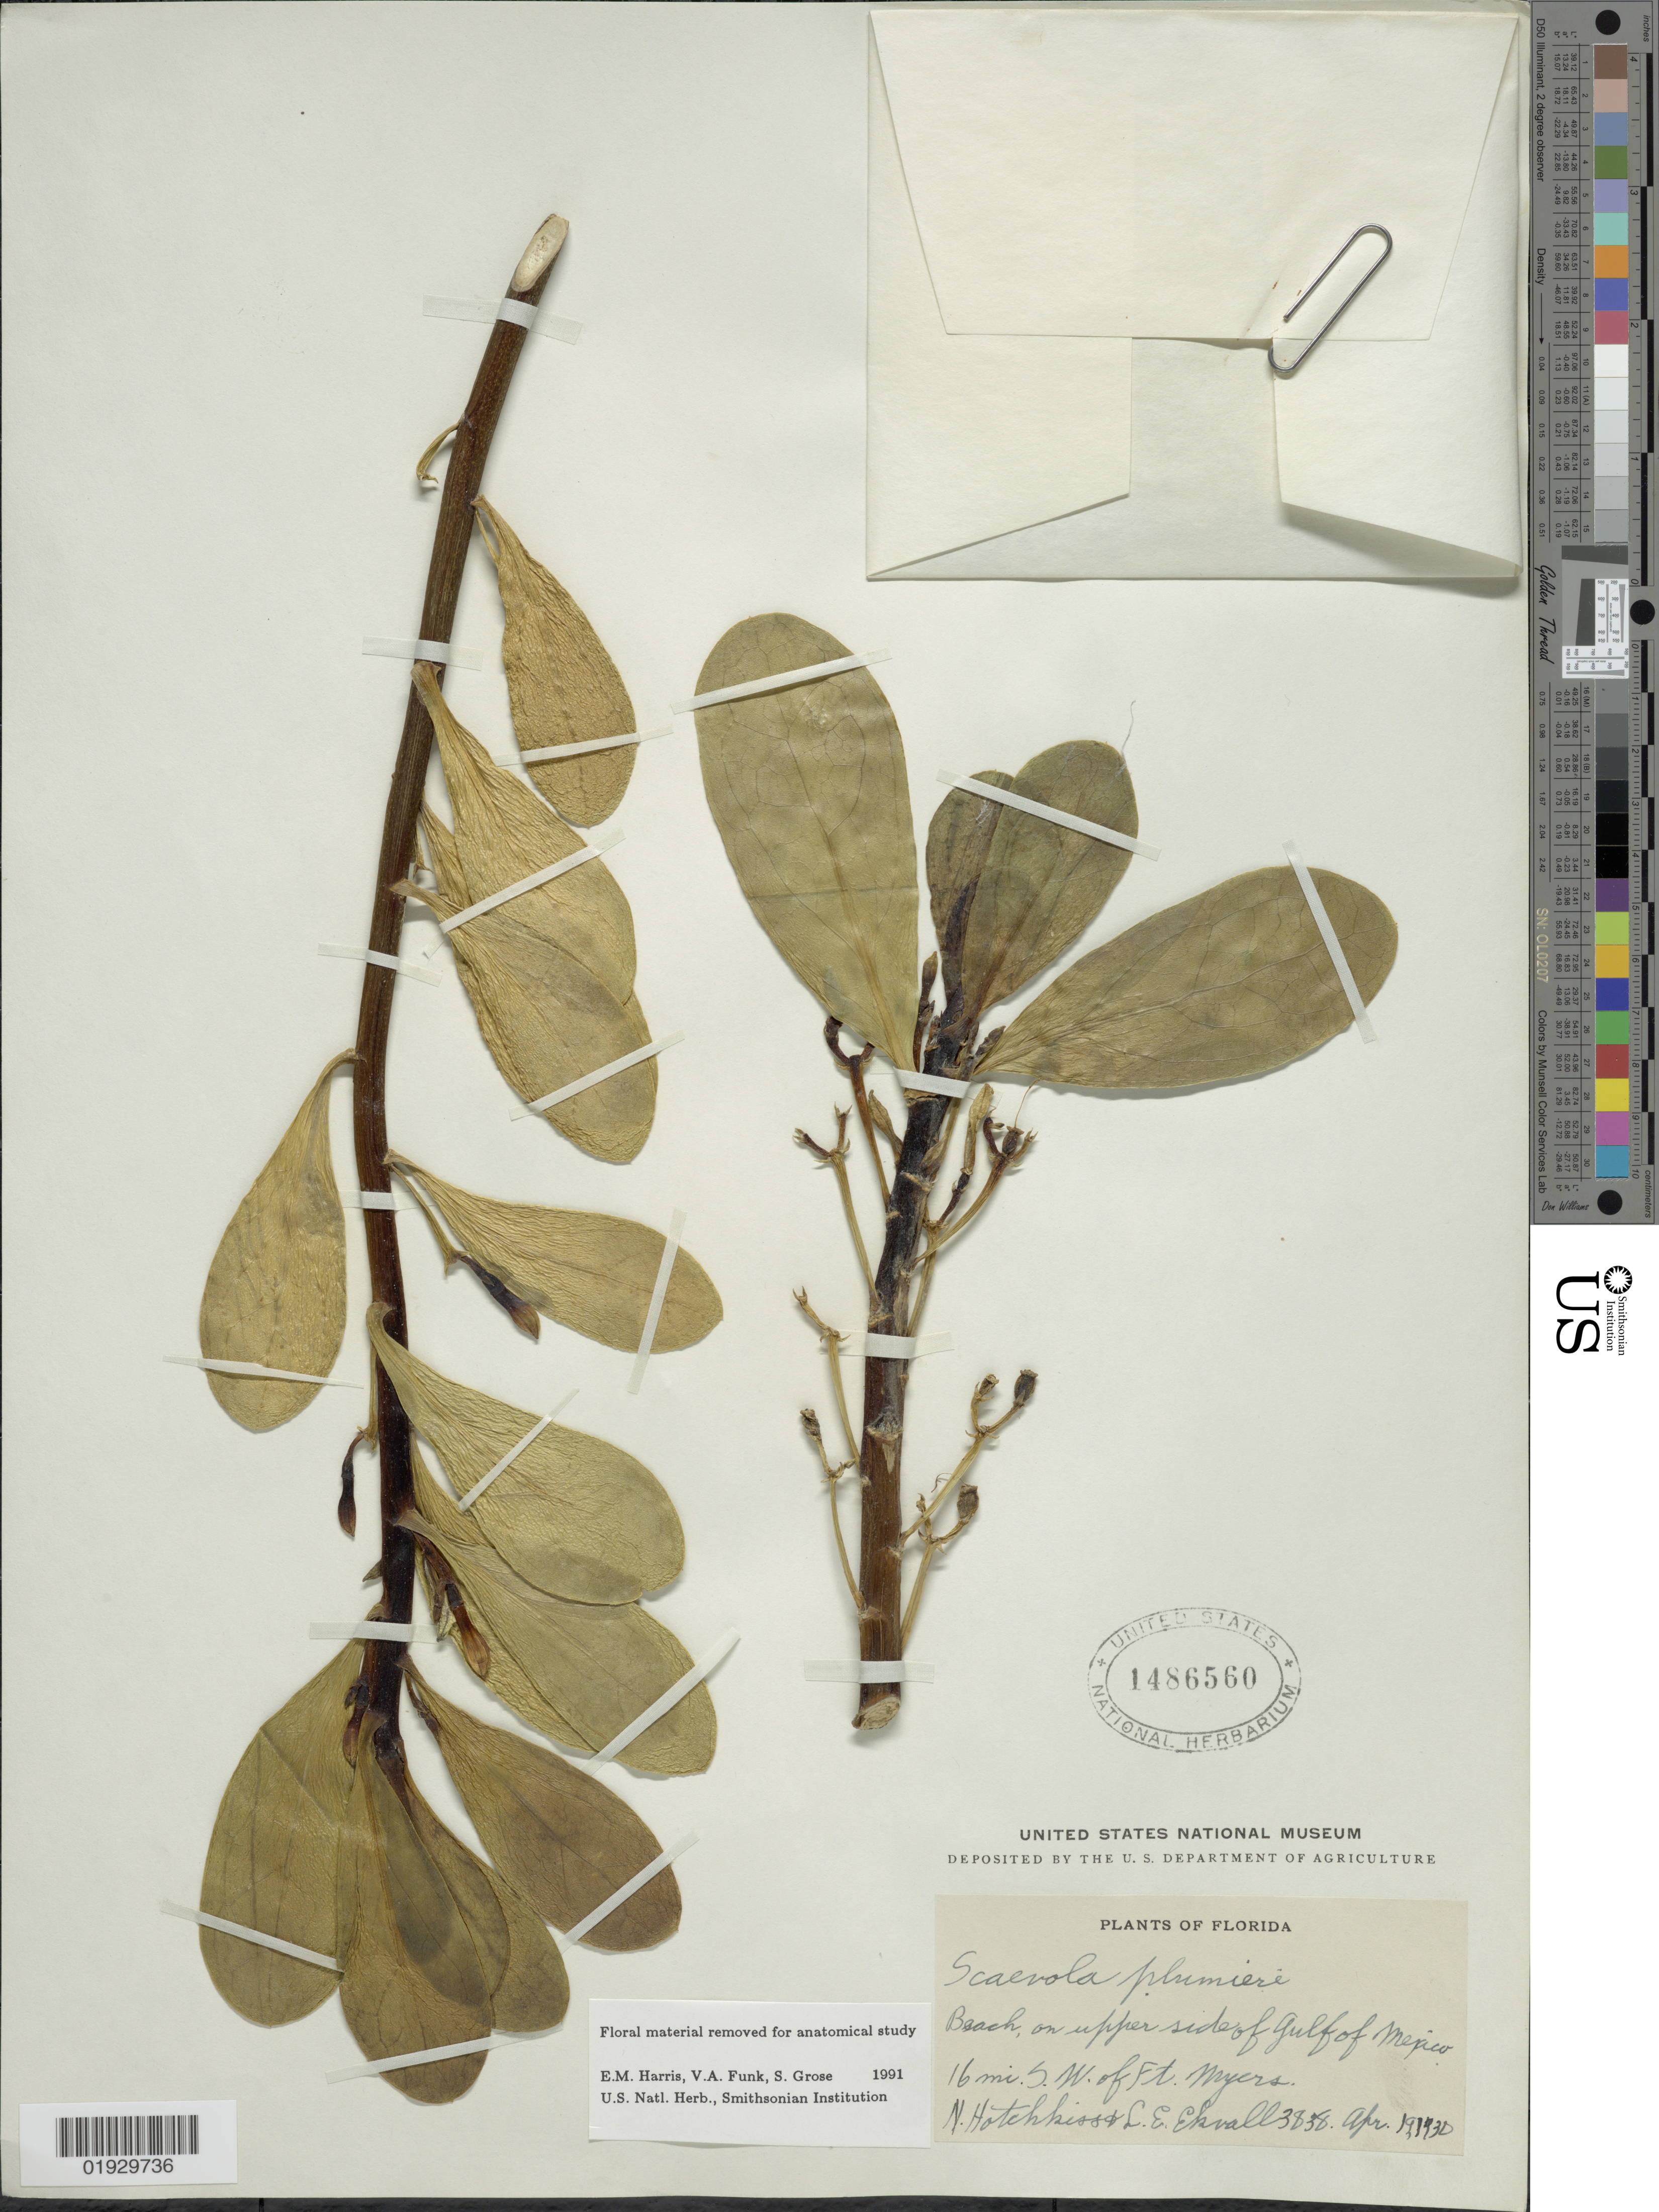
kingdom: Plantae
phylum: Tracheophyta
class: Magnoliopsida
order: Asterales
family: Goodeniaceae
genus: Scaevola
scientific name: Scaevola plumieri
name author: (L.) Vahl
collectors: N. Hotchkiss & L. Ekvall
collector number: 3838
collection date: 1930-04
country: United States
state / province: Florida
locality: Beach, on upper side of Gulf of Mexico. 16 mi. S.W. of Ft. Myers.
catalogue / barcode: US 1486560